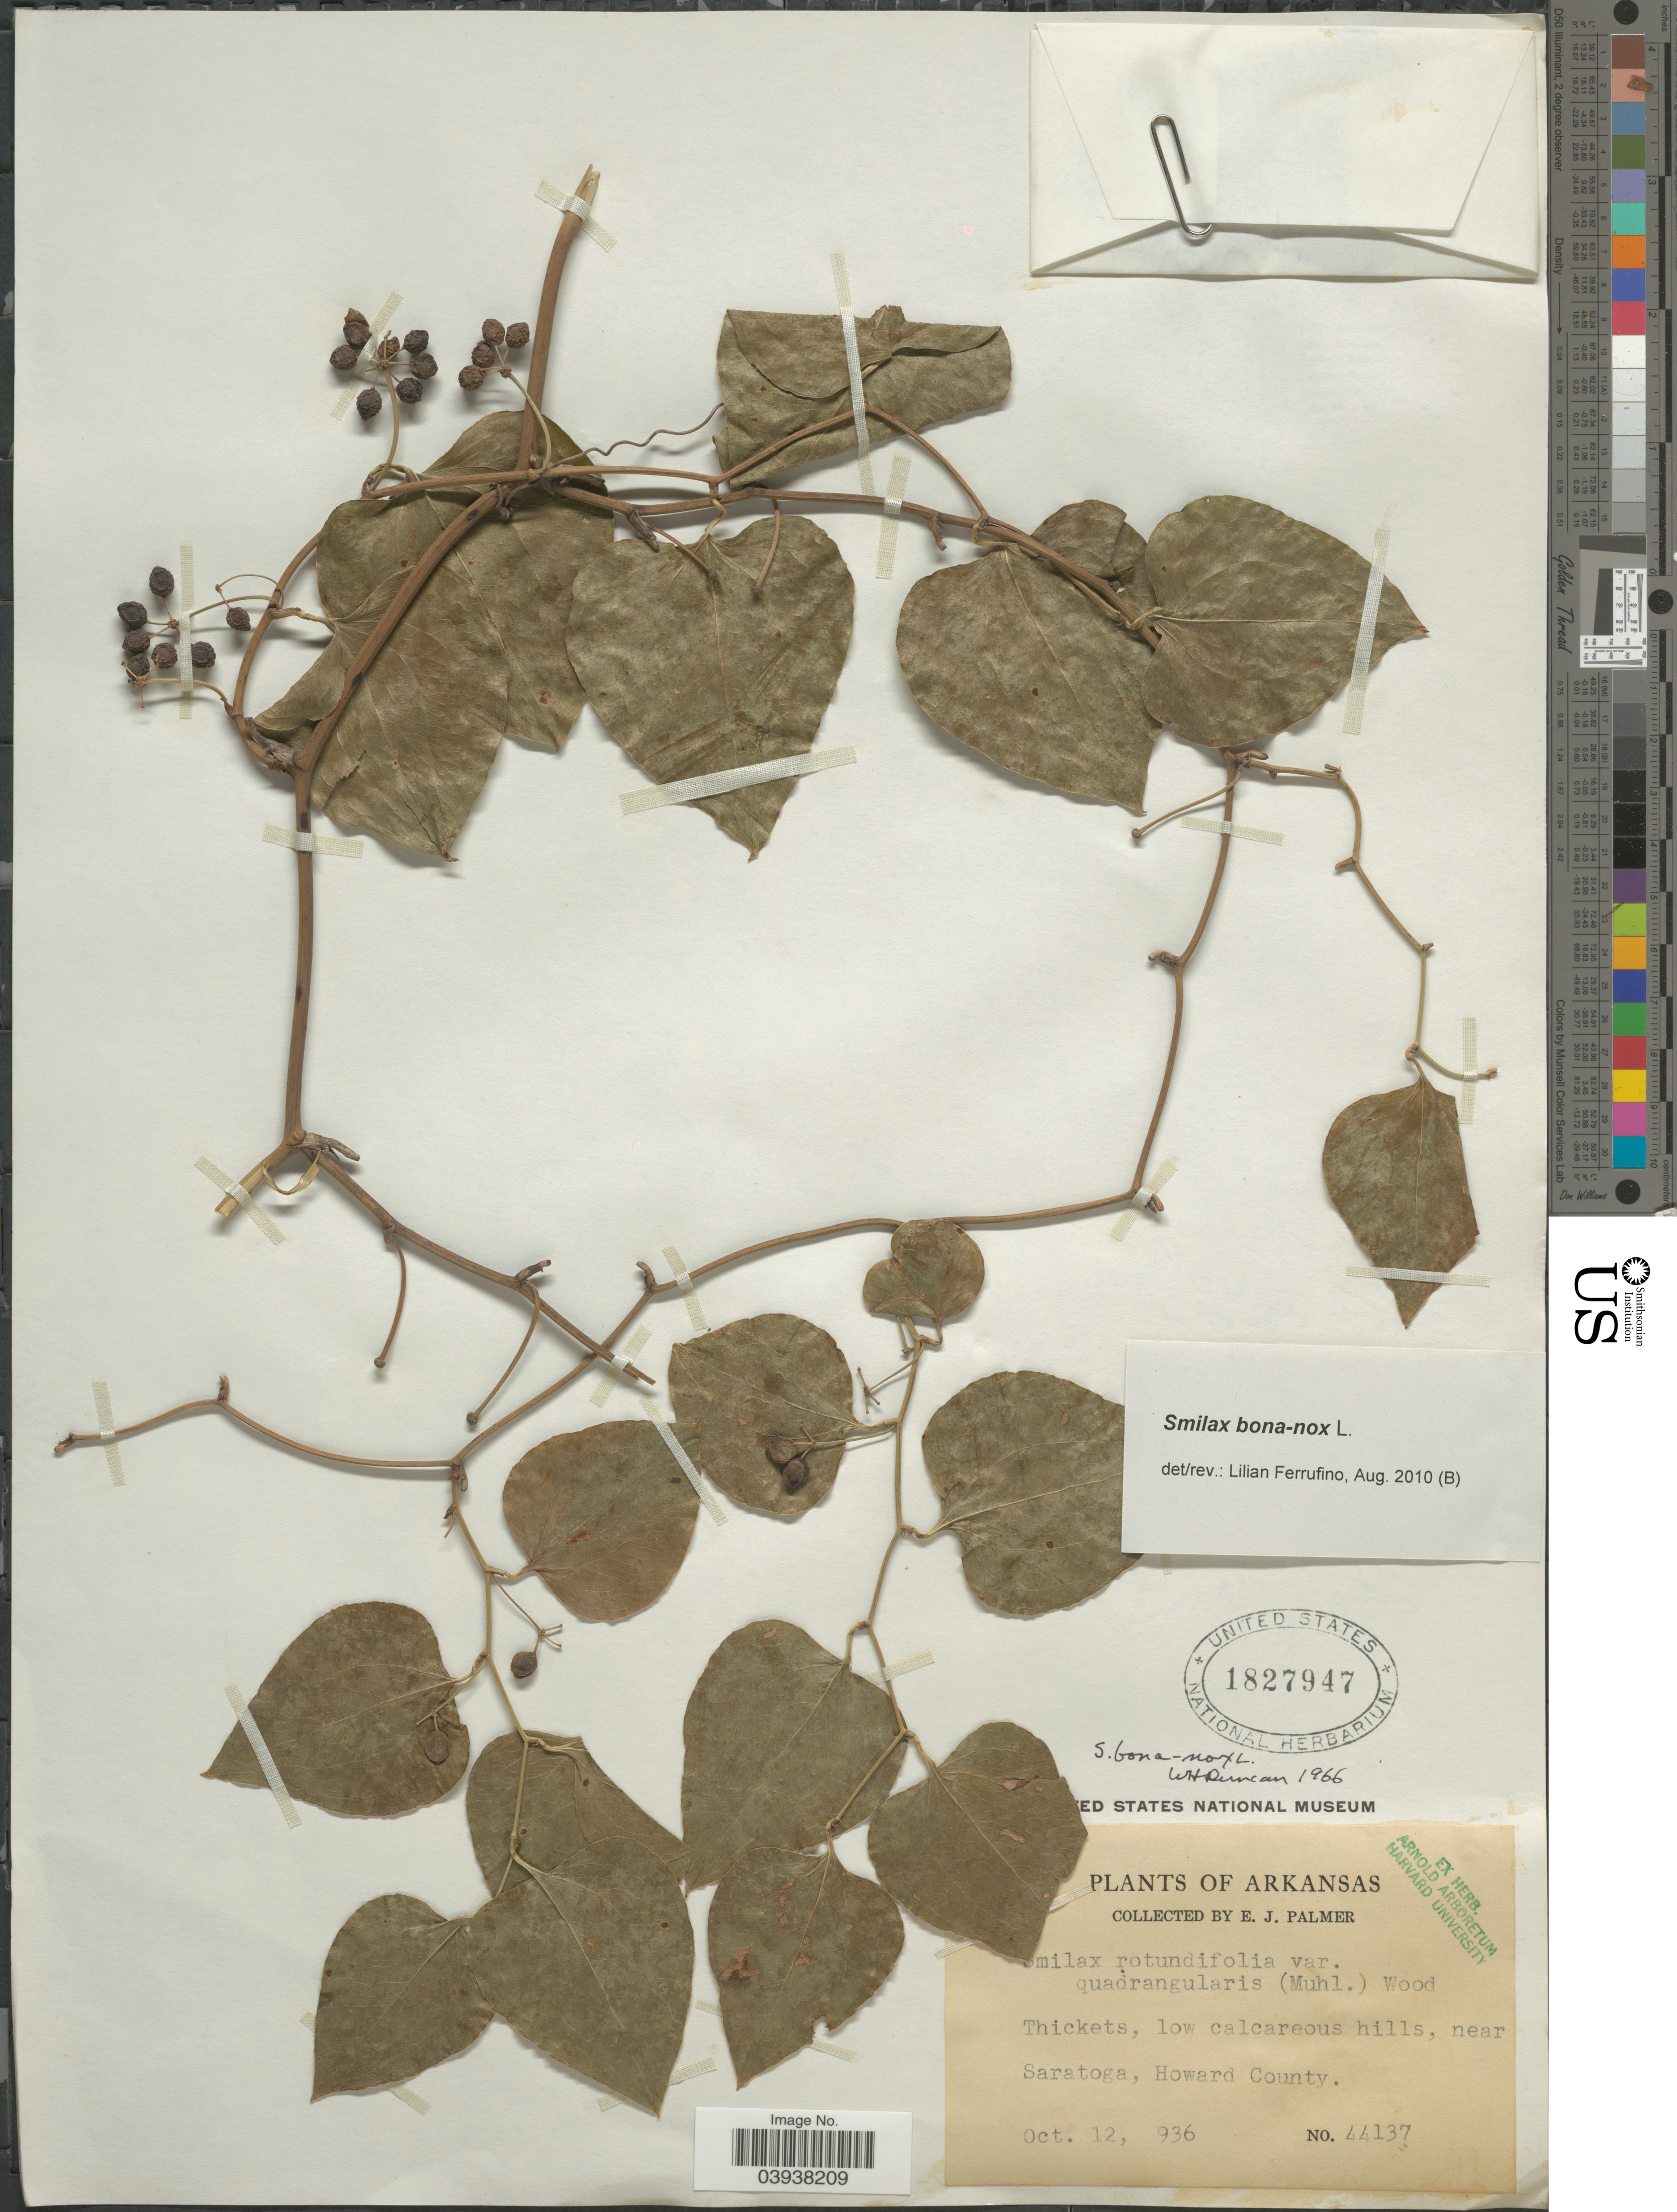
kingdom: Plantae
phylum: Tracheophyta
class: Liliopsida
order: Liliales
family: Smilacaceae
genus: Smilax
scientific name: Smilax bona-nox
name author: L.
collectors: E. J. Palmer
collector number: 44137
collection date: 1936-10-12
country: United States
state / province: Arkansas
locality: Thickets, low calcareous hills, near Saratoga, Howard County.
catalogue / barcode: US 1827947